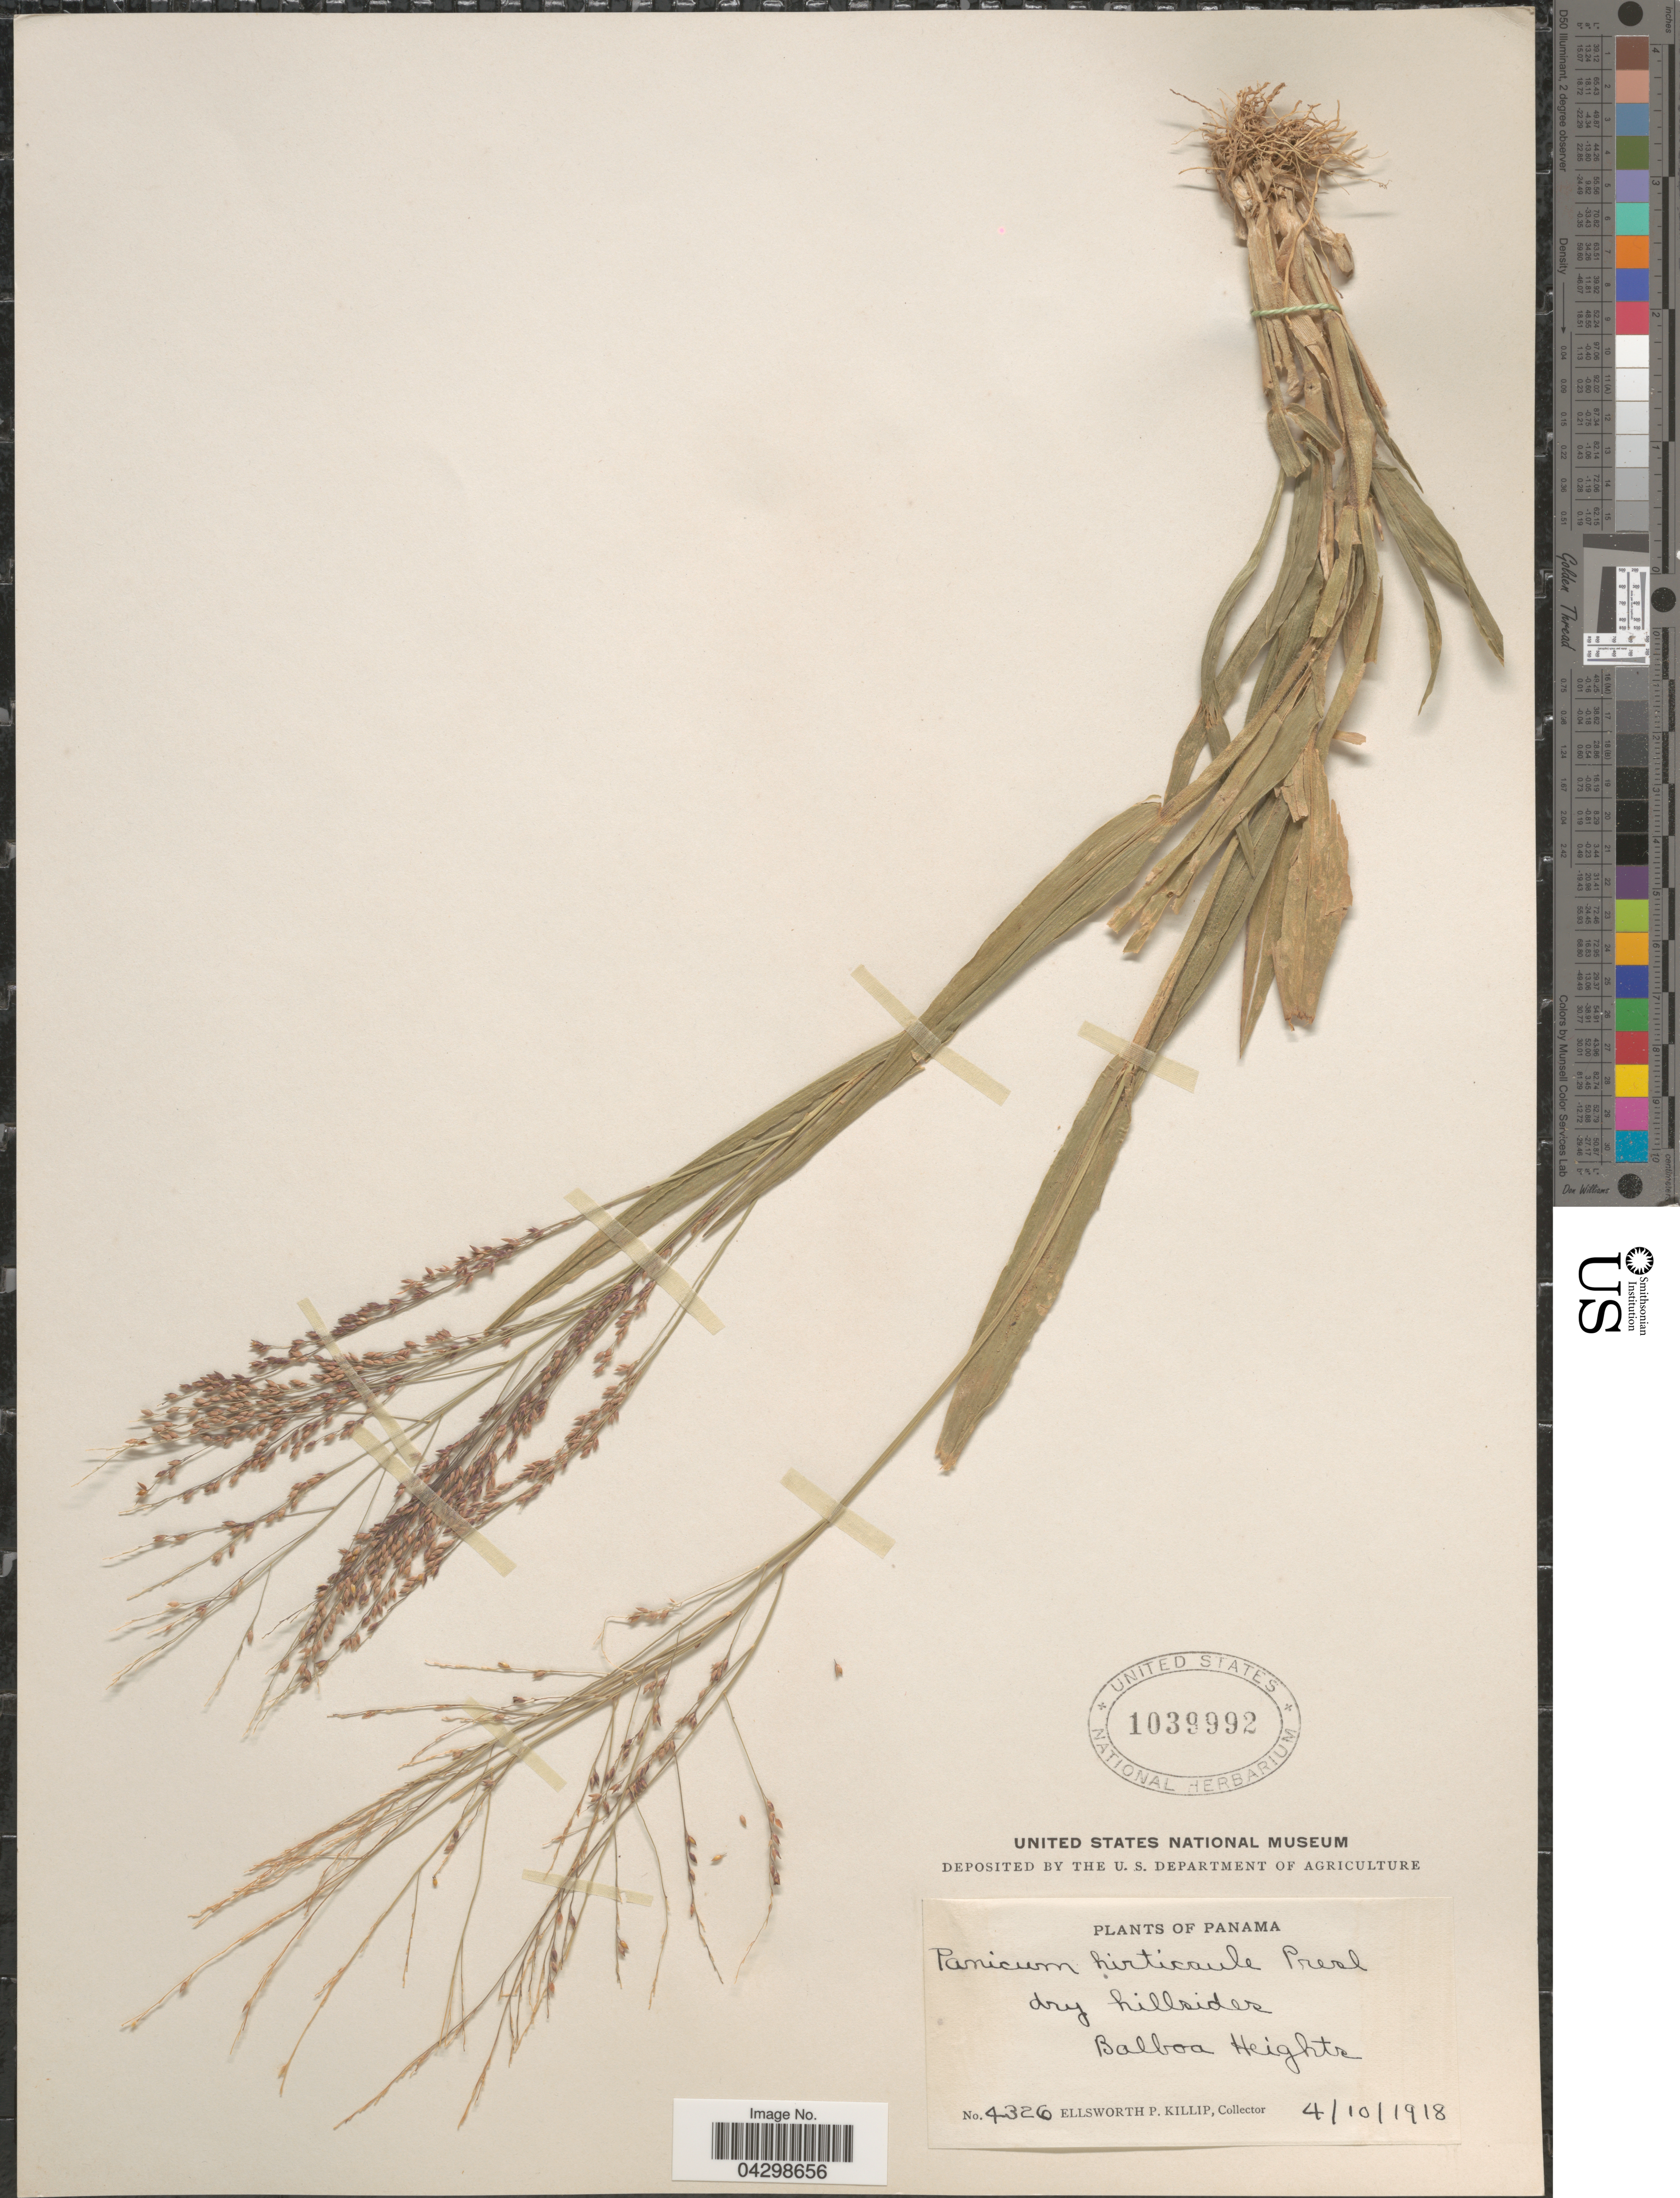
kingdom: Plantae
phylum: Tracheophyta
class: Liliopsida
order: Poales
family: Poaceae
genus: Panicum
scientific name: Panicum hirticaule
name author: J. Presl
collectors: E. P. Killip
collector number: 4326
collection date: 1918-10-04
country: Panama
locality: Balboa Heights.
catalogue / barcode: US 1039992